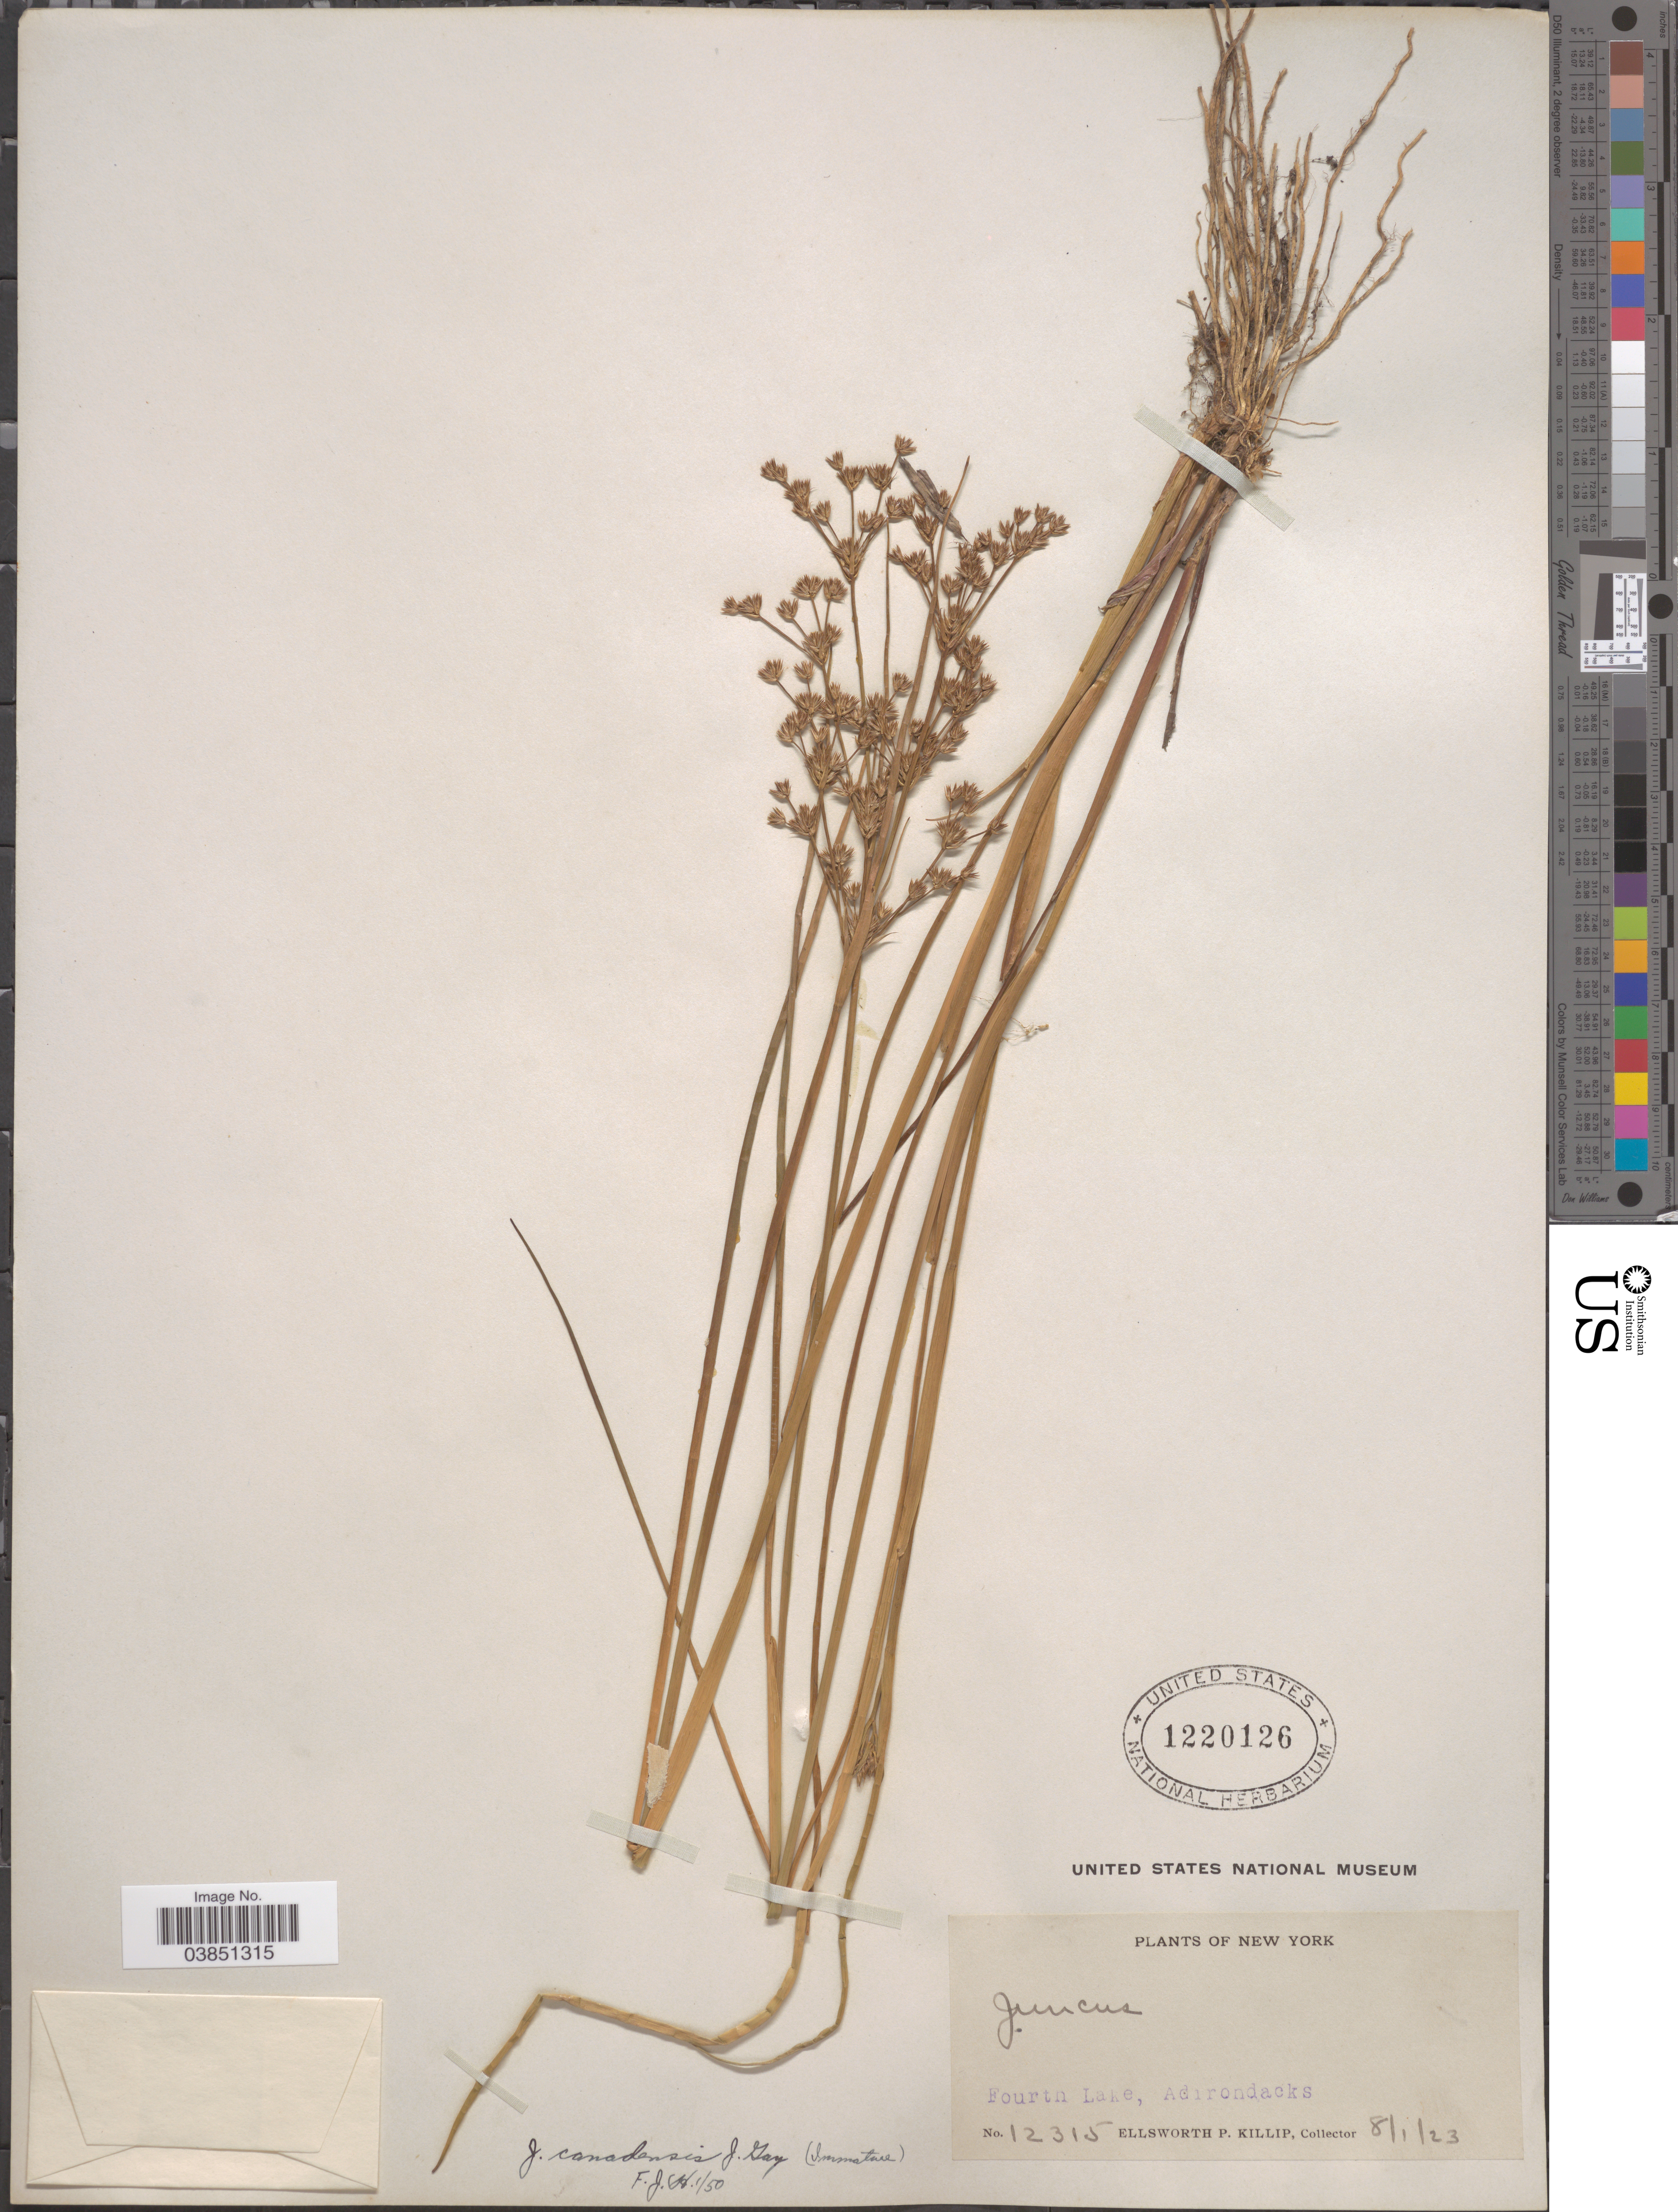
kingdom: Plantae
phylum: Tracheophyta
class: Liliopsida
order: Poales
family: Juncaceae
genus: Juncus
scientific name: Juncus canadensis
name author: J. Gay ex Laharpe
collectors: E. P. Killip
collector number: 12315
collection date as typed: Transcribed d/m/y: 1/8/23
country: United States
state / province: New York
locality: Fourth Lake, Adirondacks.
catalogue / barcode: US 1220126